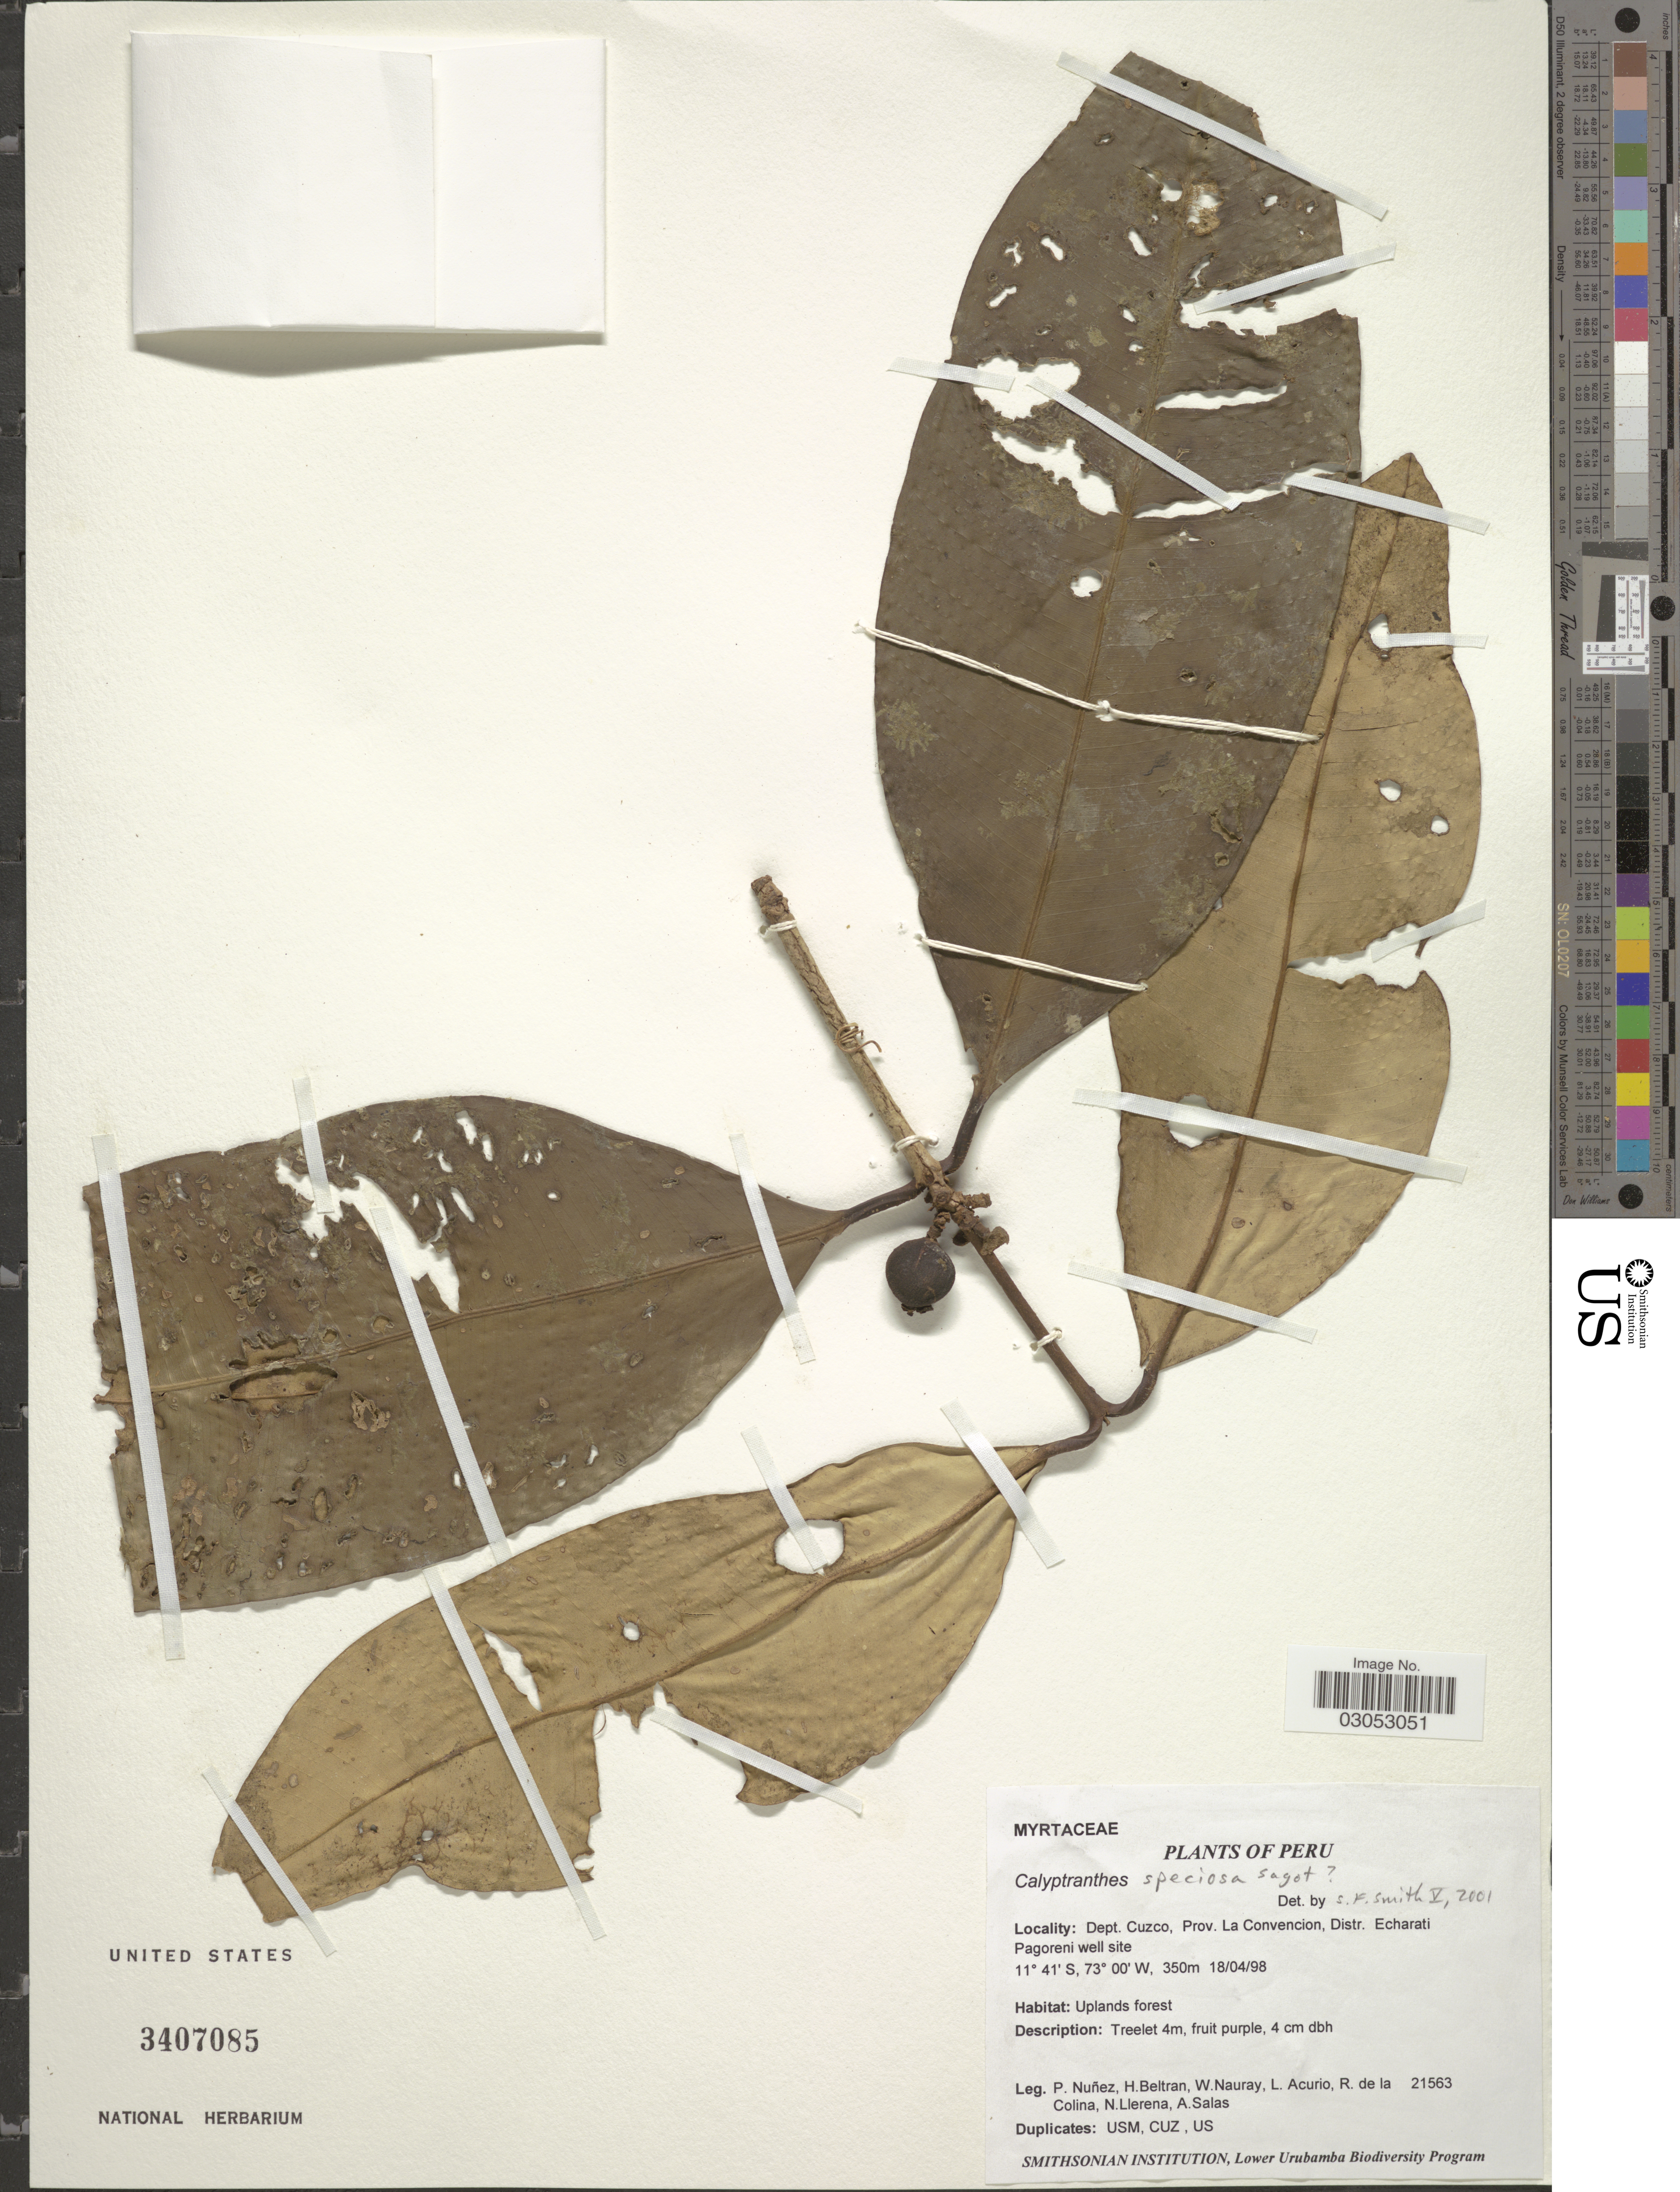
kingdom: Plantae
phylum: Tracheophyta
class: Magnoliopsida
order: Myrtales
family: Myrtaceae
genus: Myrcia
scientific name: Myrcia neospeciosa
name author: A.R. Lourenço & E. Lucas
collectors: P. Nuñez V., H. Beltran, W. Nauray, L. Acurio & et al.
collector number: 21563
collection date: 1998-04-18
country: Peru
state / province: Cusco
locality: Prov. La Convencion, Distr. Echarati Pagoreni well site.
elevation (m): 350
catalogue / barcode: US 3407085